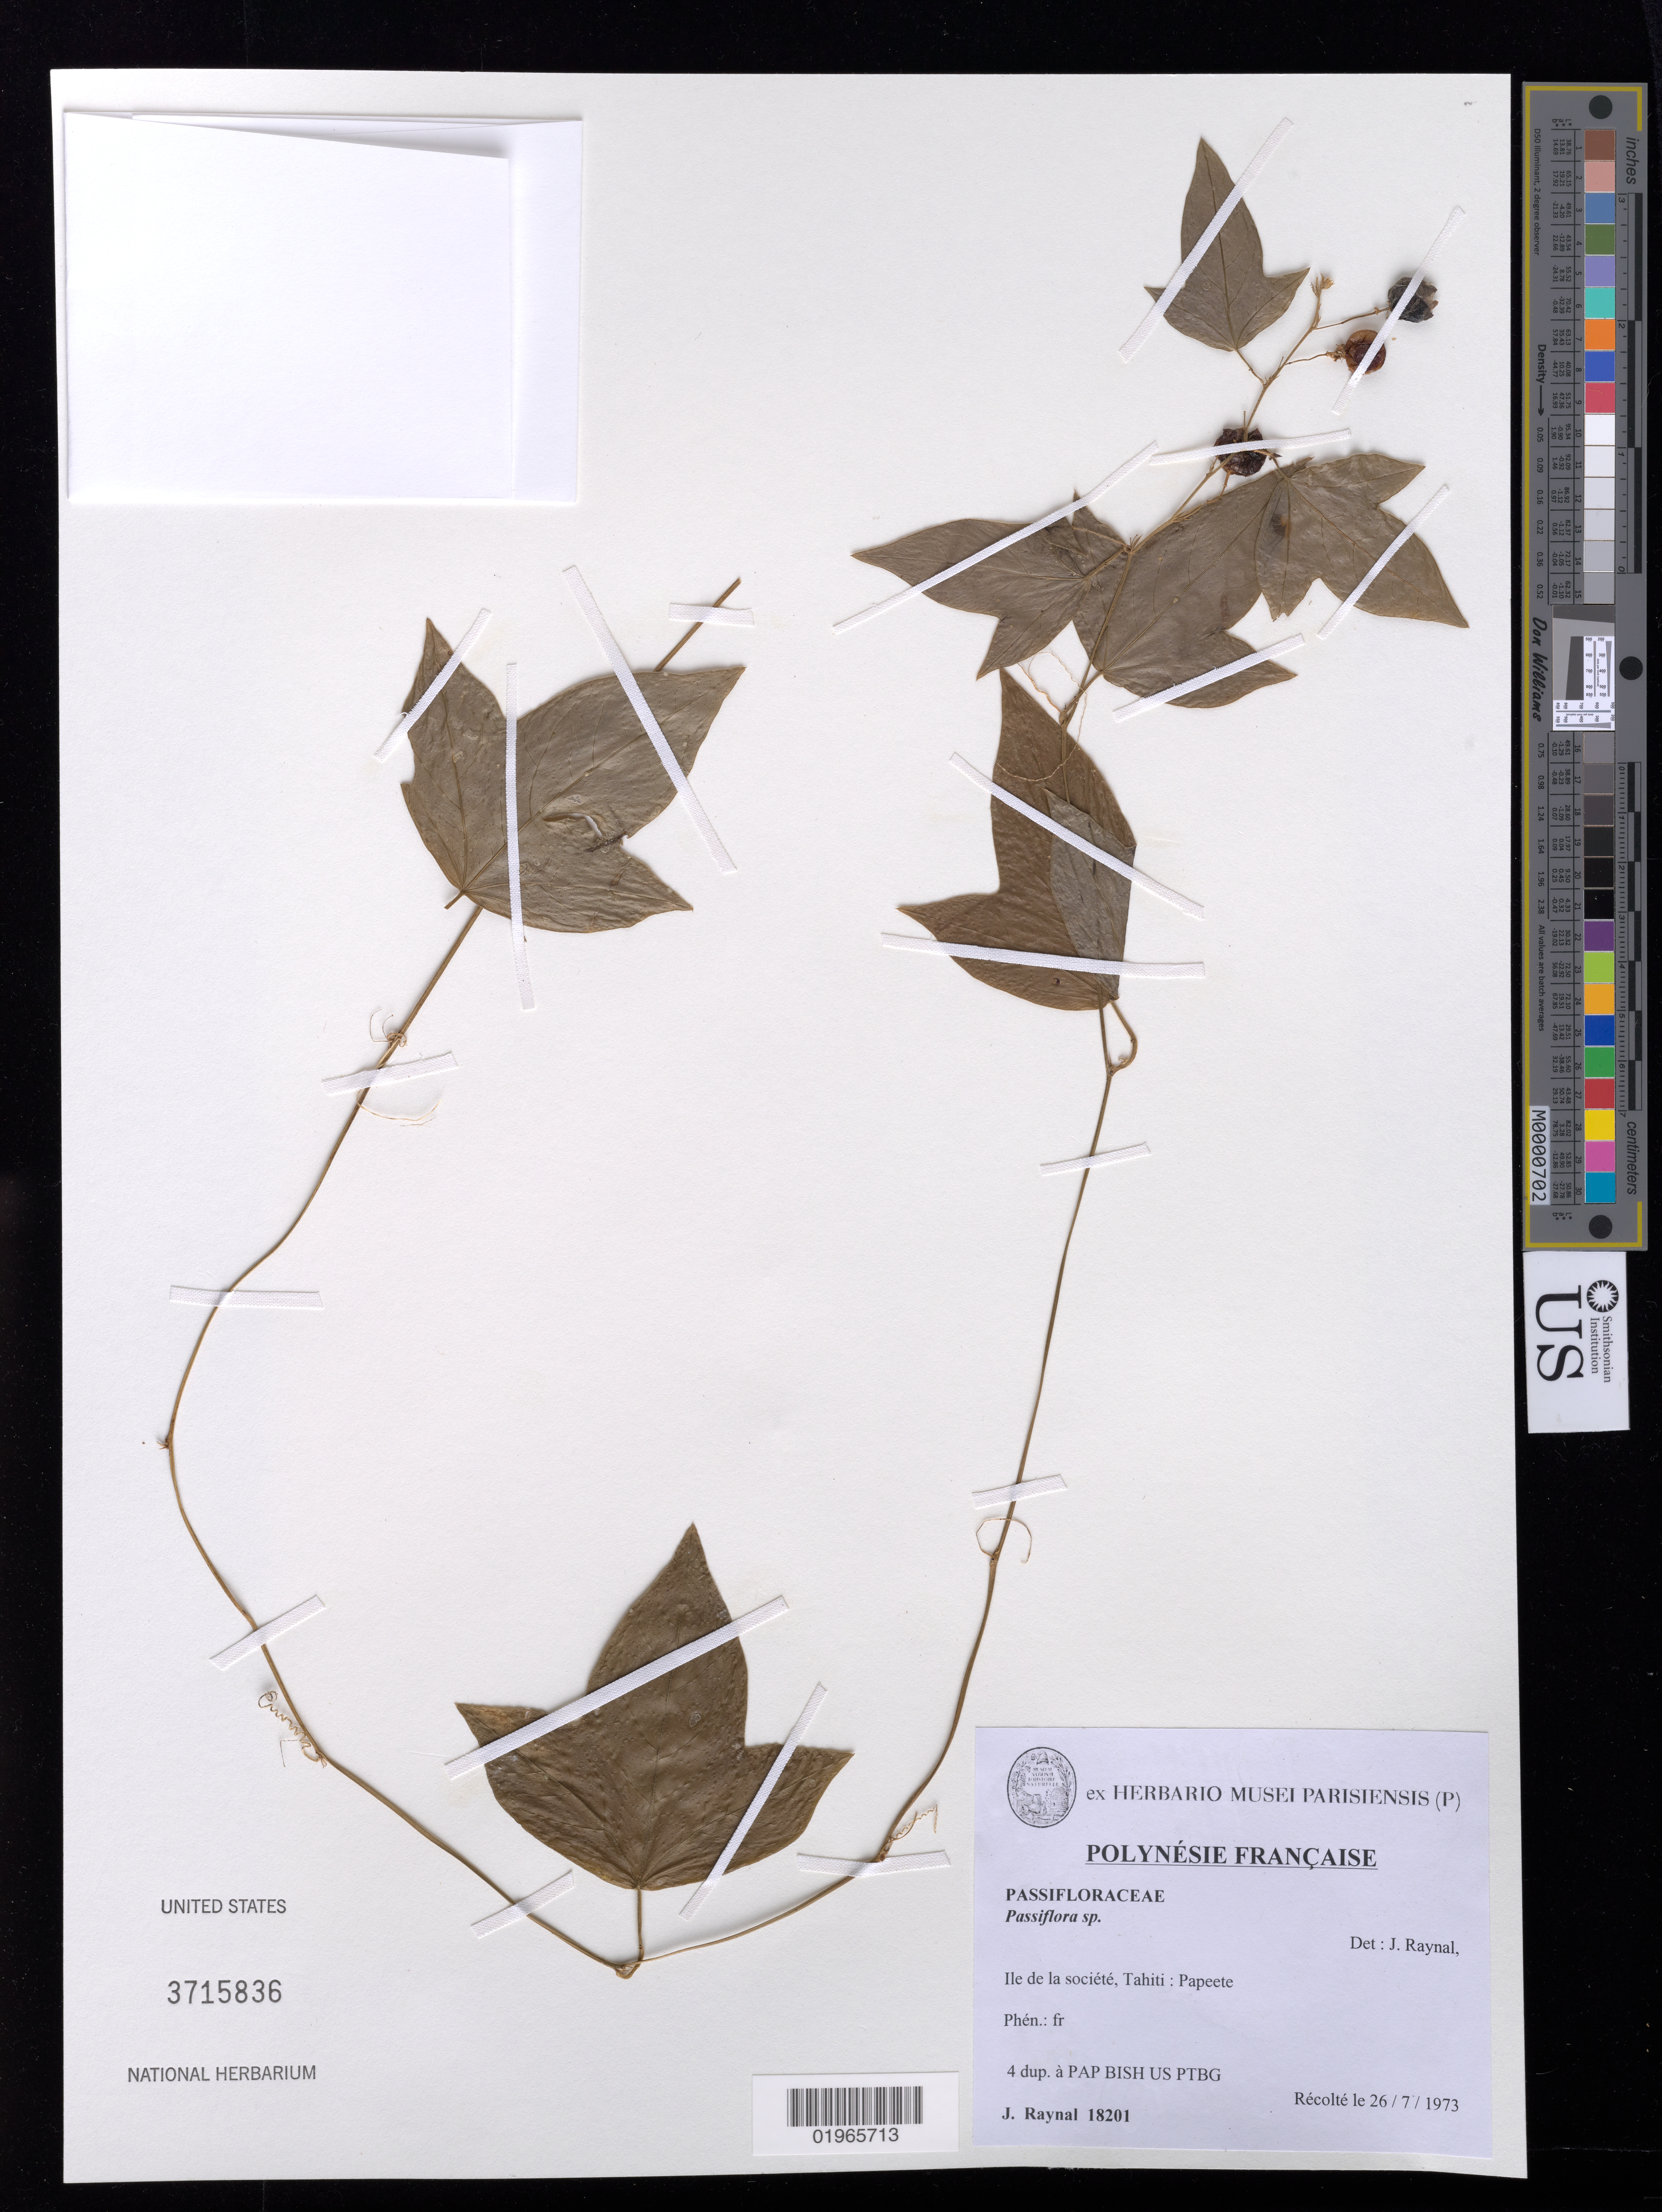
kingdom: Plantae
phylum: Tracheophyta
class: Magnoliopsida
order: Malpighiales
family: Passifloraceae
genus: Passiflora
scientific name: Passiflora suberosa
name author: L.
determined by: Flynn, T. W.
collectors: J. Raynal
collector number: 18201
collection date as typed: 26 Jul 1973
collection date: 1973-07-26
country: French Polynesia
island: Tahiti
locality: Papeete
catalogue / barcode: US 3715836